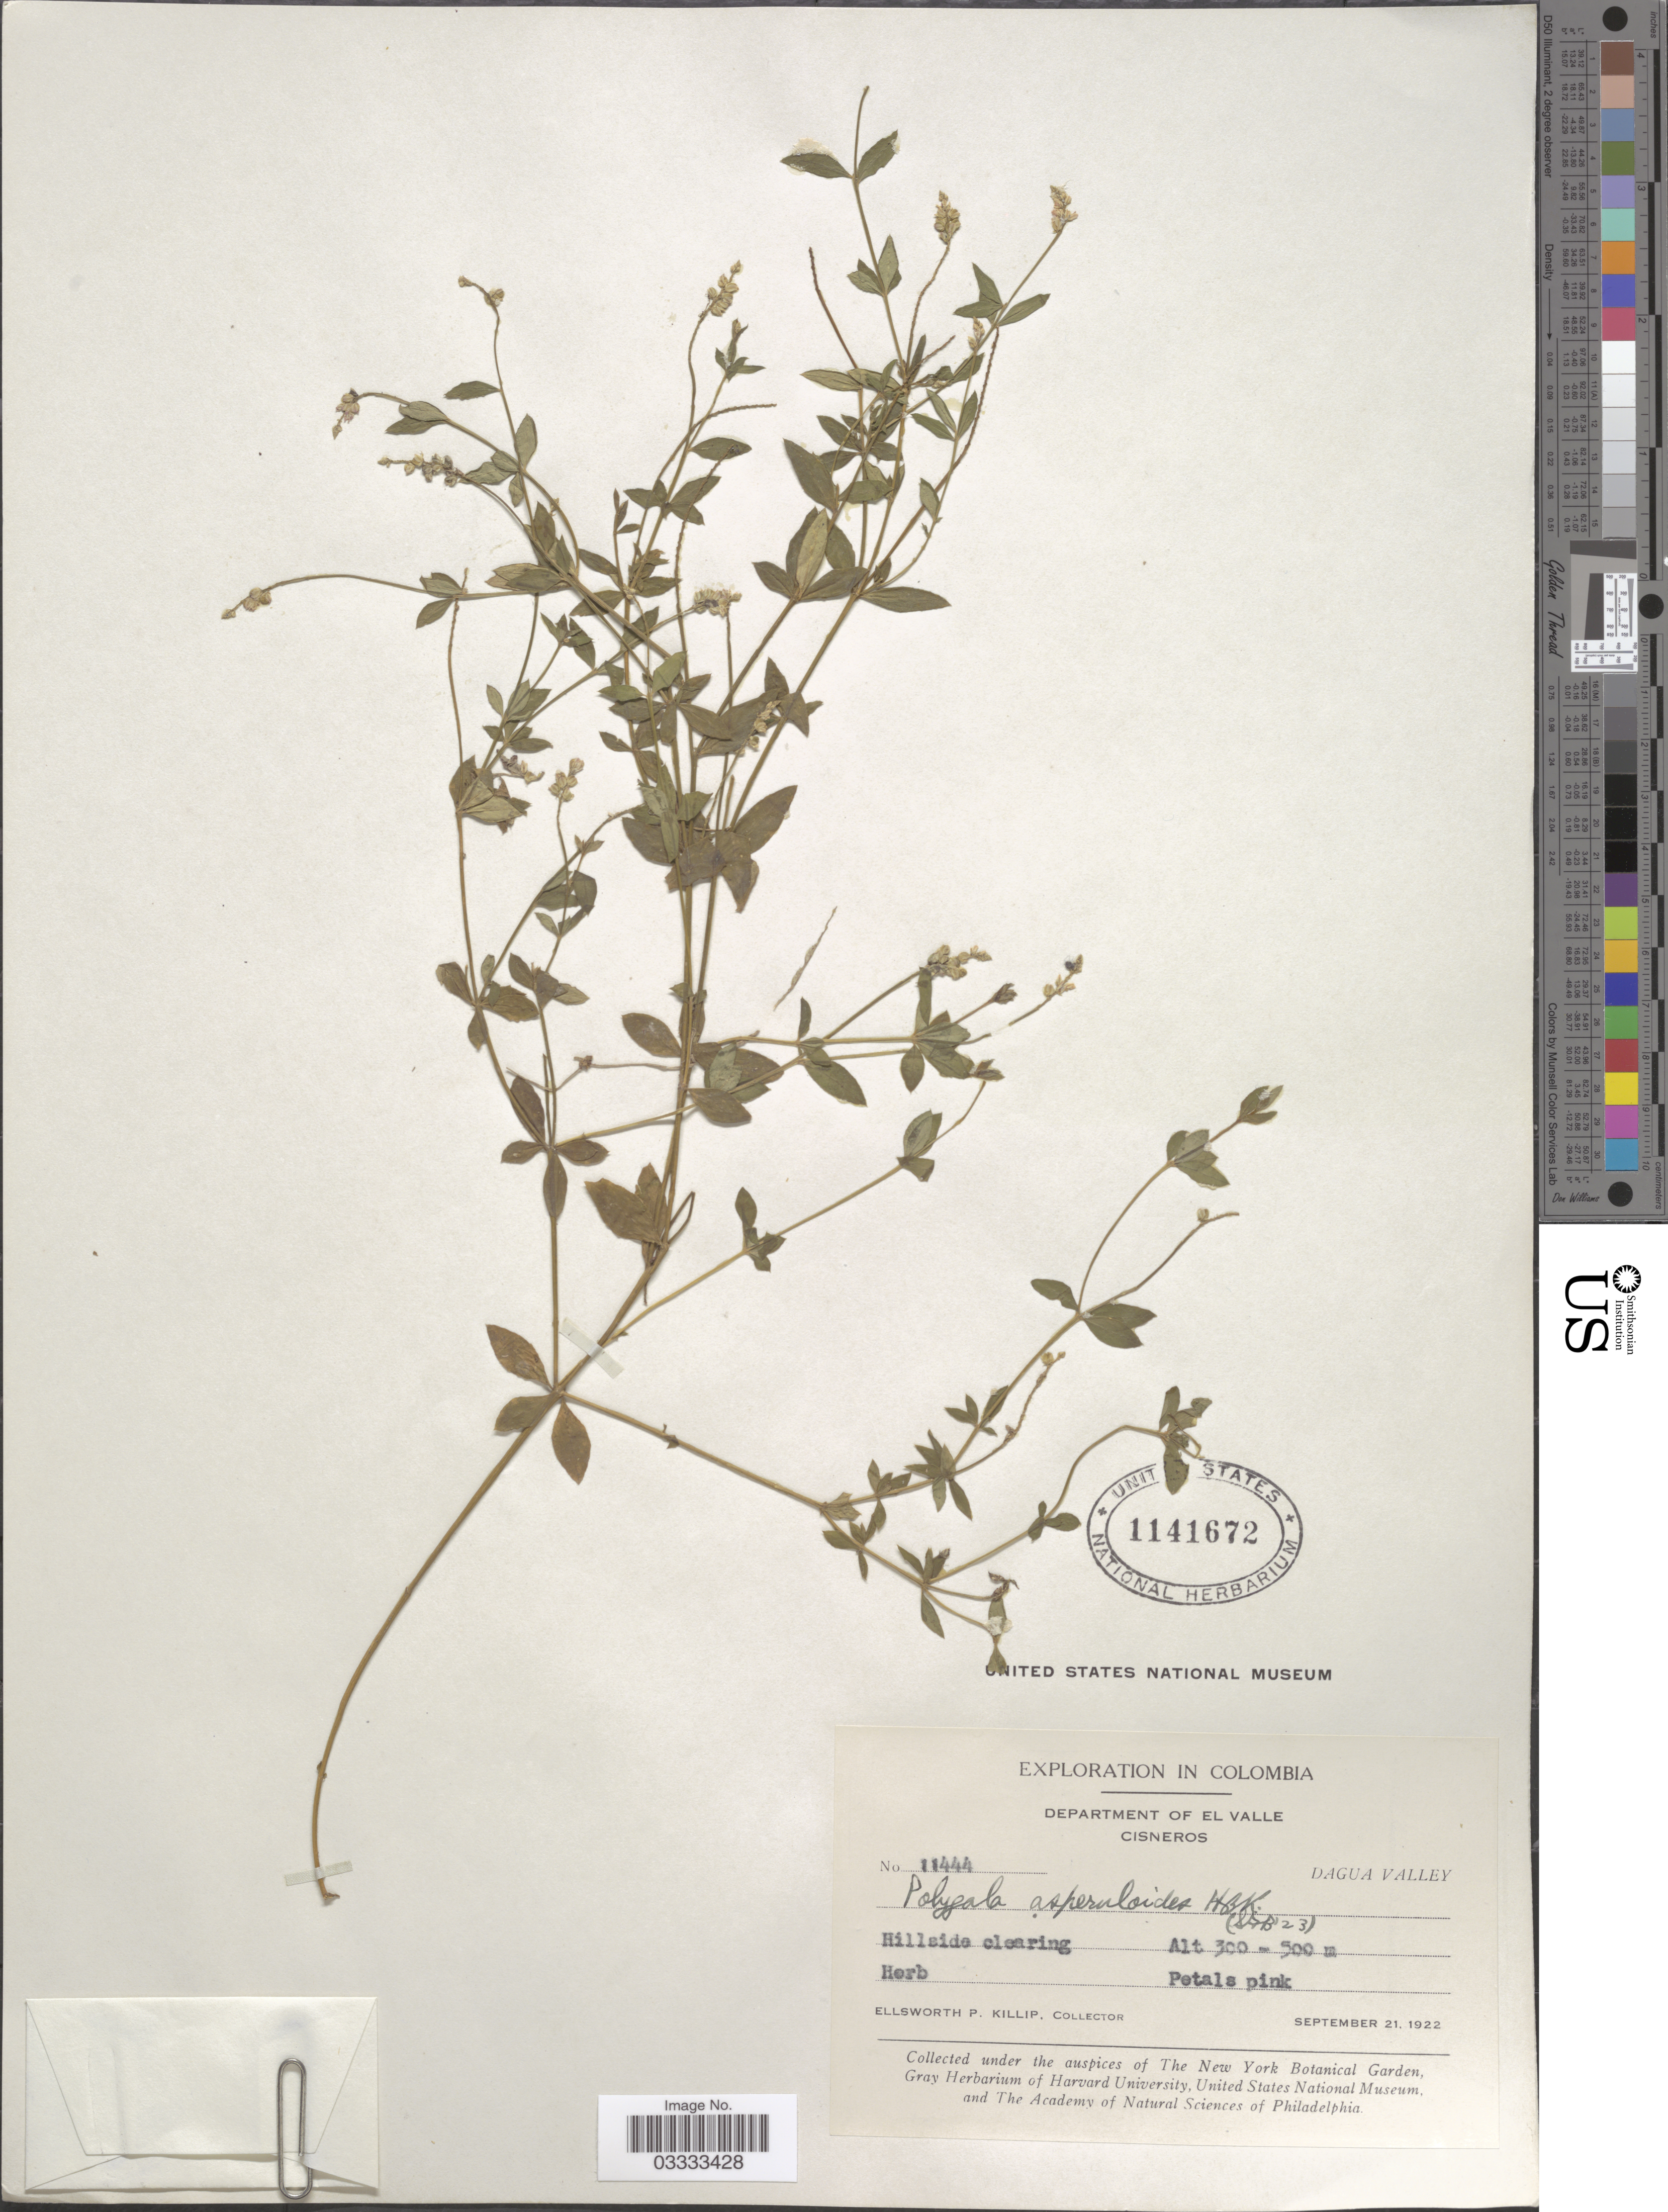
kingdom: Plantae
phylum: Tracheophyta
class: Magnoliopsida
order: Fabales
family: Polygalaceae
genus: Polygala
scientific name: Polygala asperuloides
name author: Kunth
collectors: E. P. Killip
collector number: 11444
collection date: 1922-09-21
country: Colombia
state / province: Valle del Cauca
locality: Department of El Valle. Cisneros. Dagua Valley.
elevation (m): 300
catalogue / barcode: US 1141672